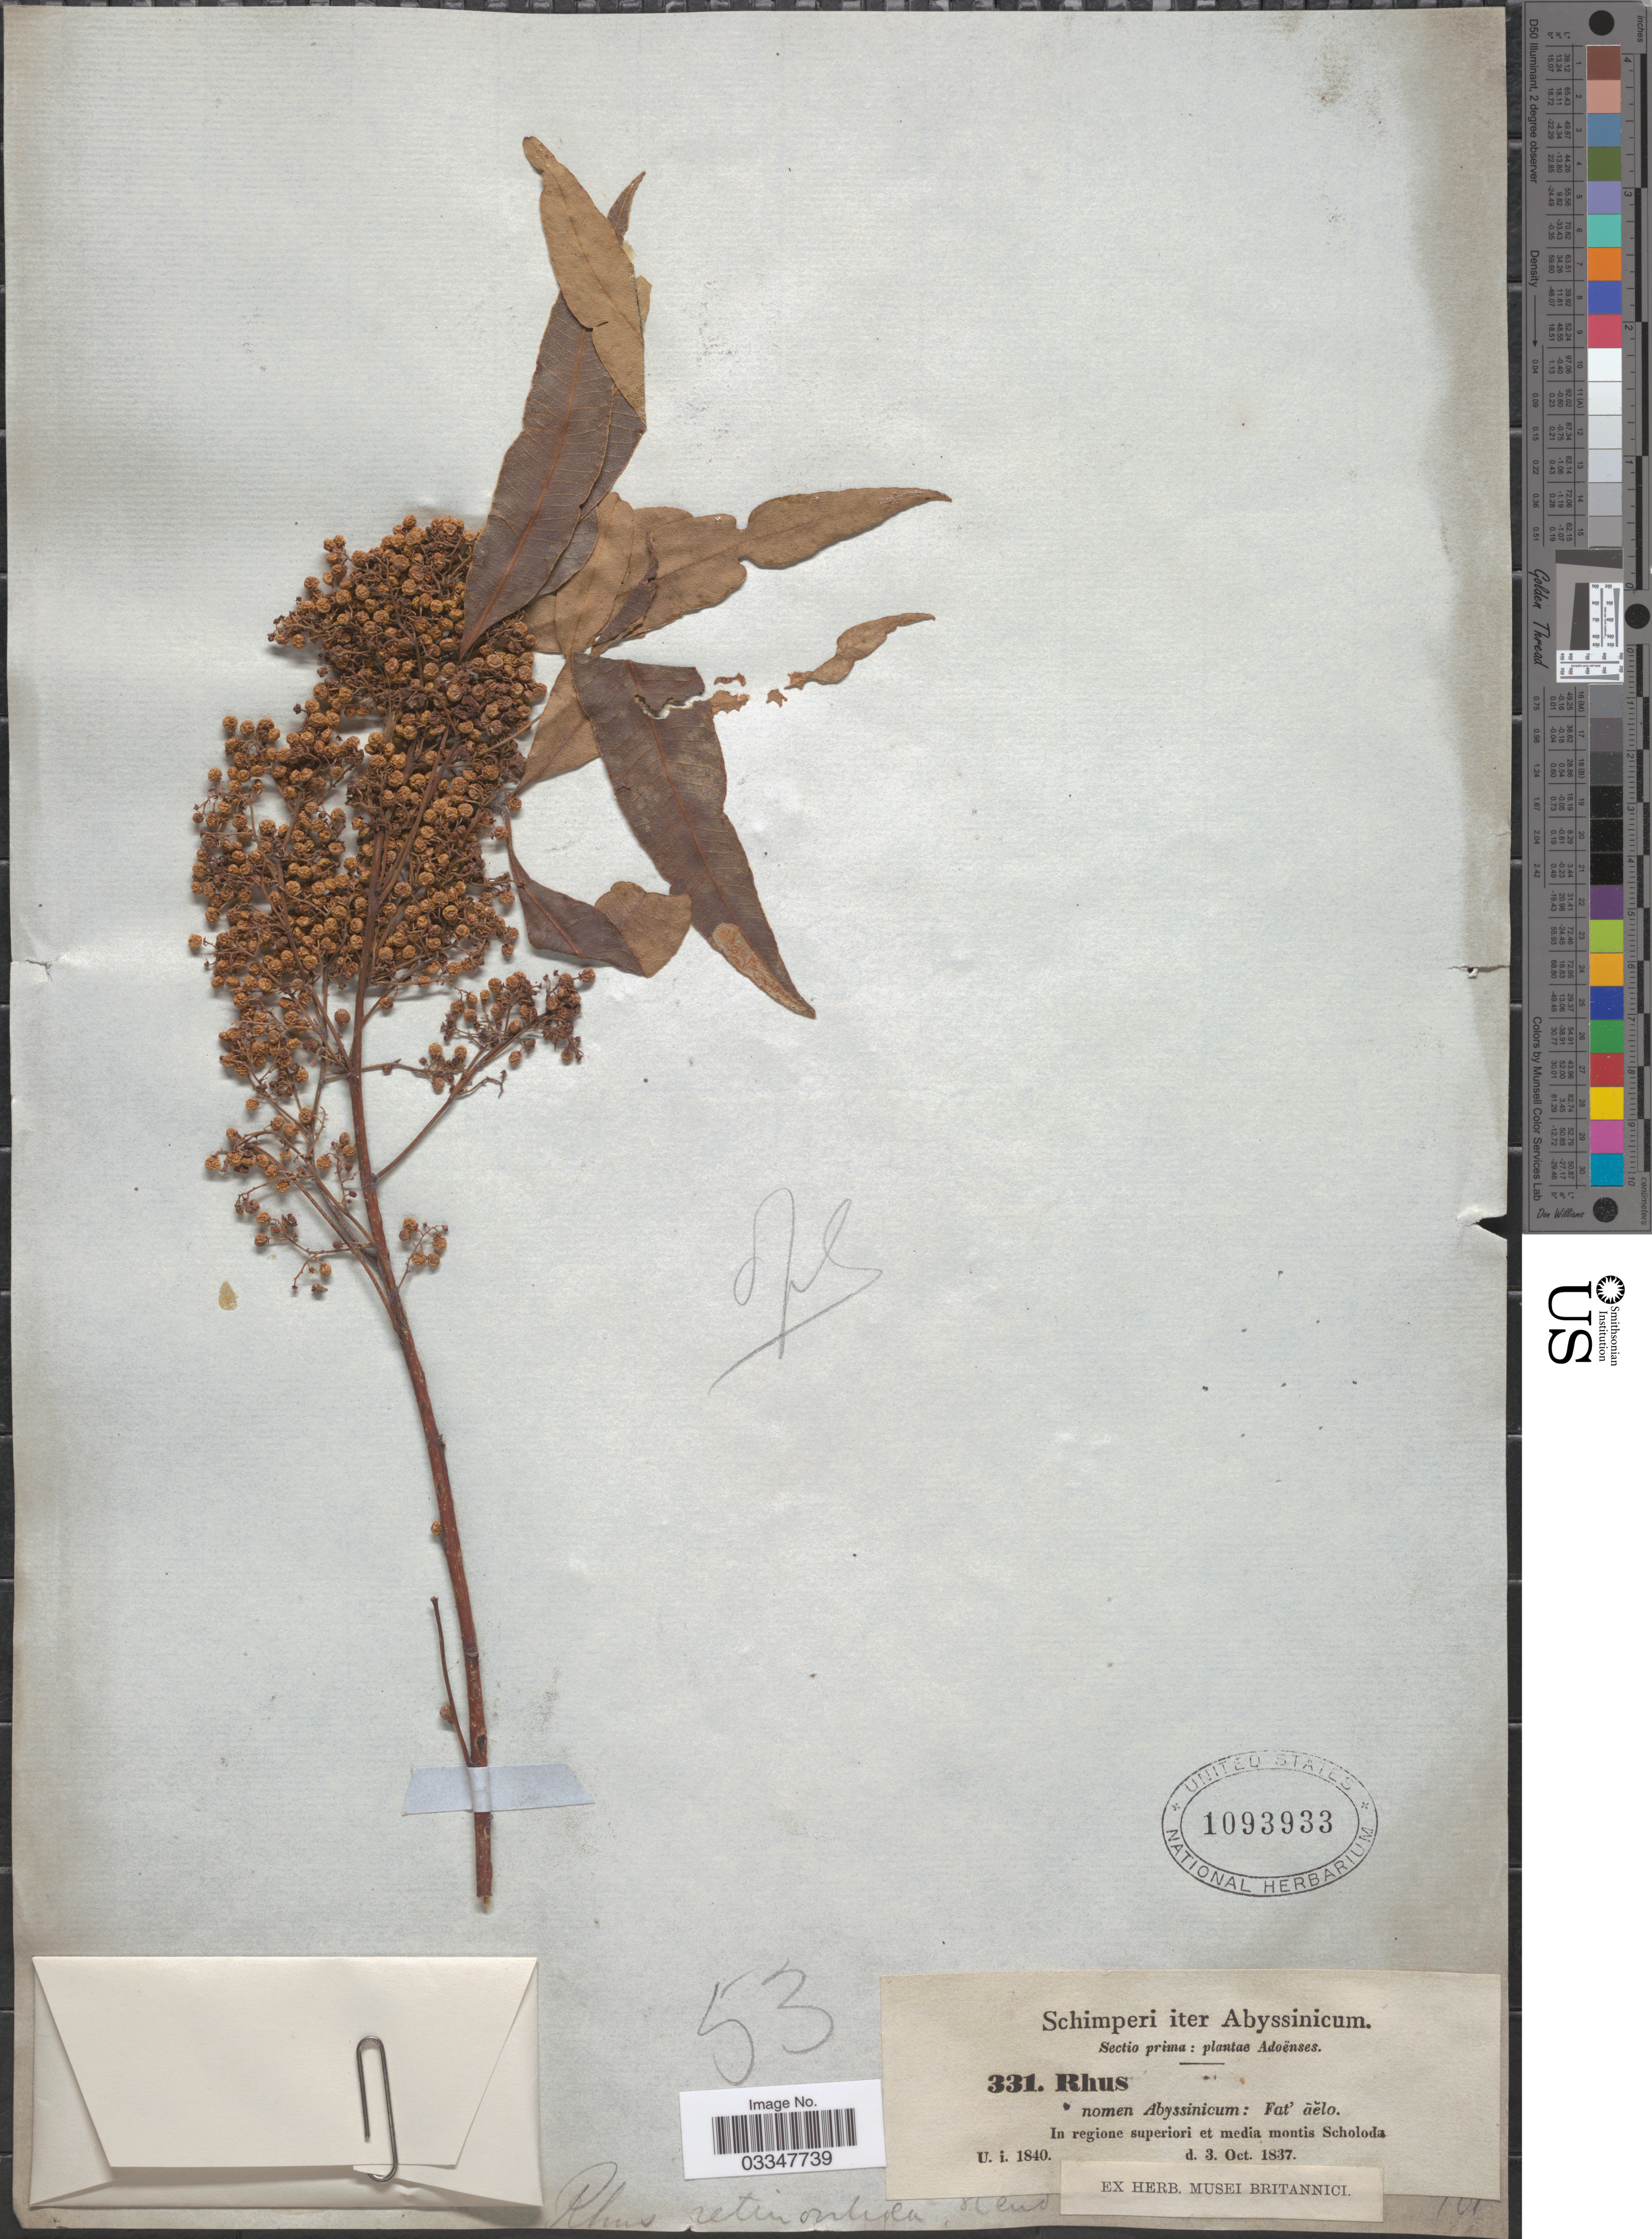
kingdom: Plantae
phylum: Tracheophyta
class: Magnoliopsida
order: Sapindales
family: Anacardiaceae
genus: Rhus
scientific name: Rhus sp.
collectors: -. Schimper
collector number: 331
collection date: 1837-10-03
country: Ethiopia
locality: In regione superiori et media montis Scholoda.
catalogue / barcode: US 1093933